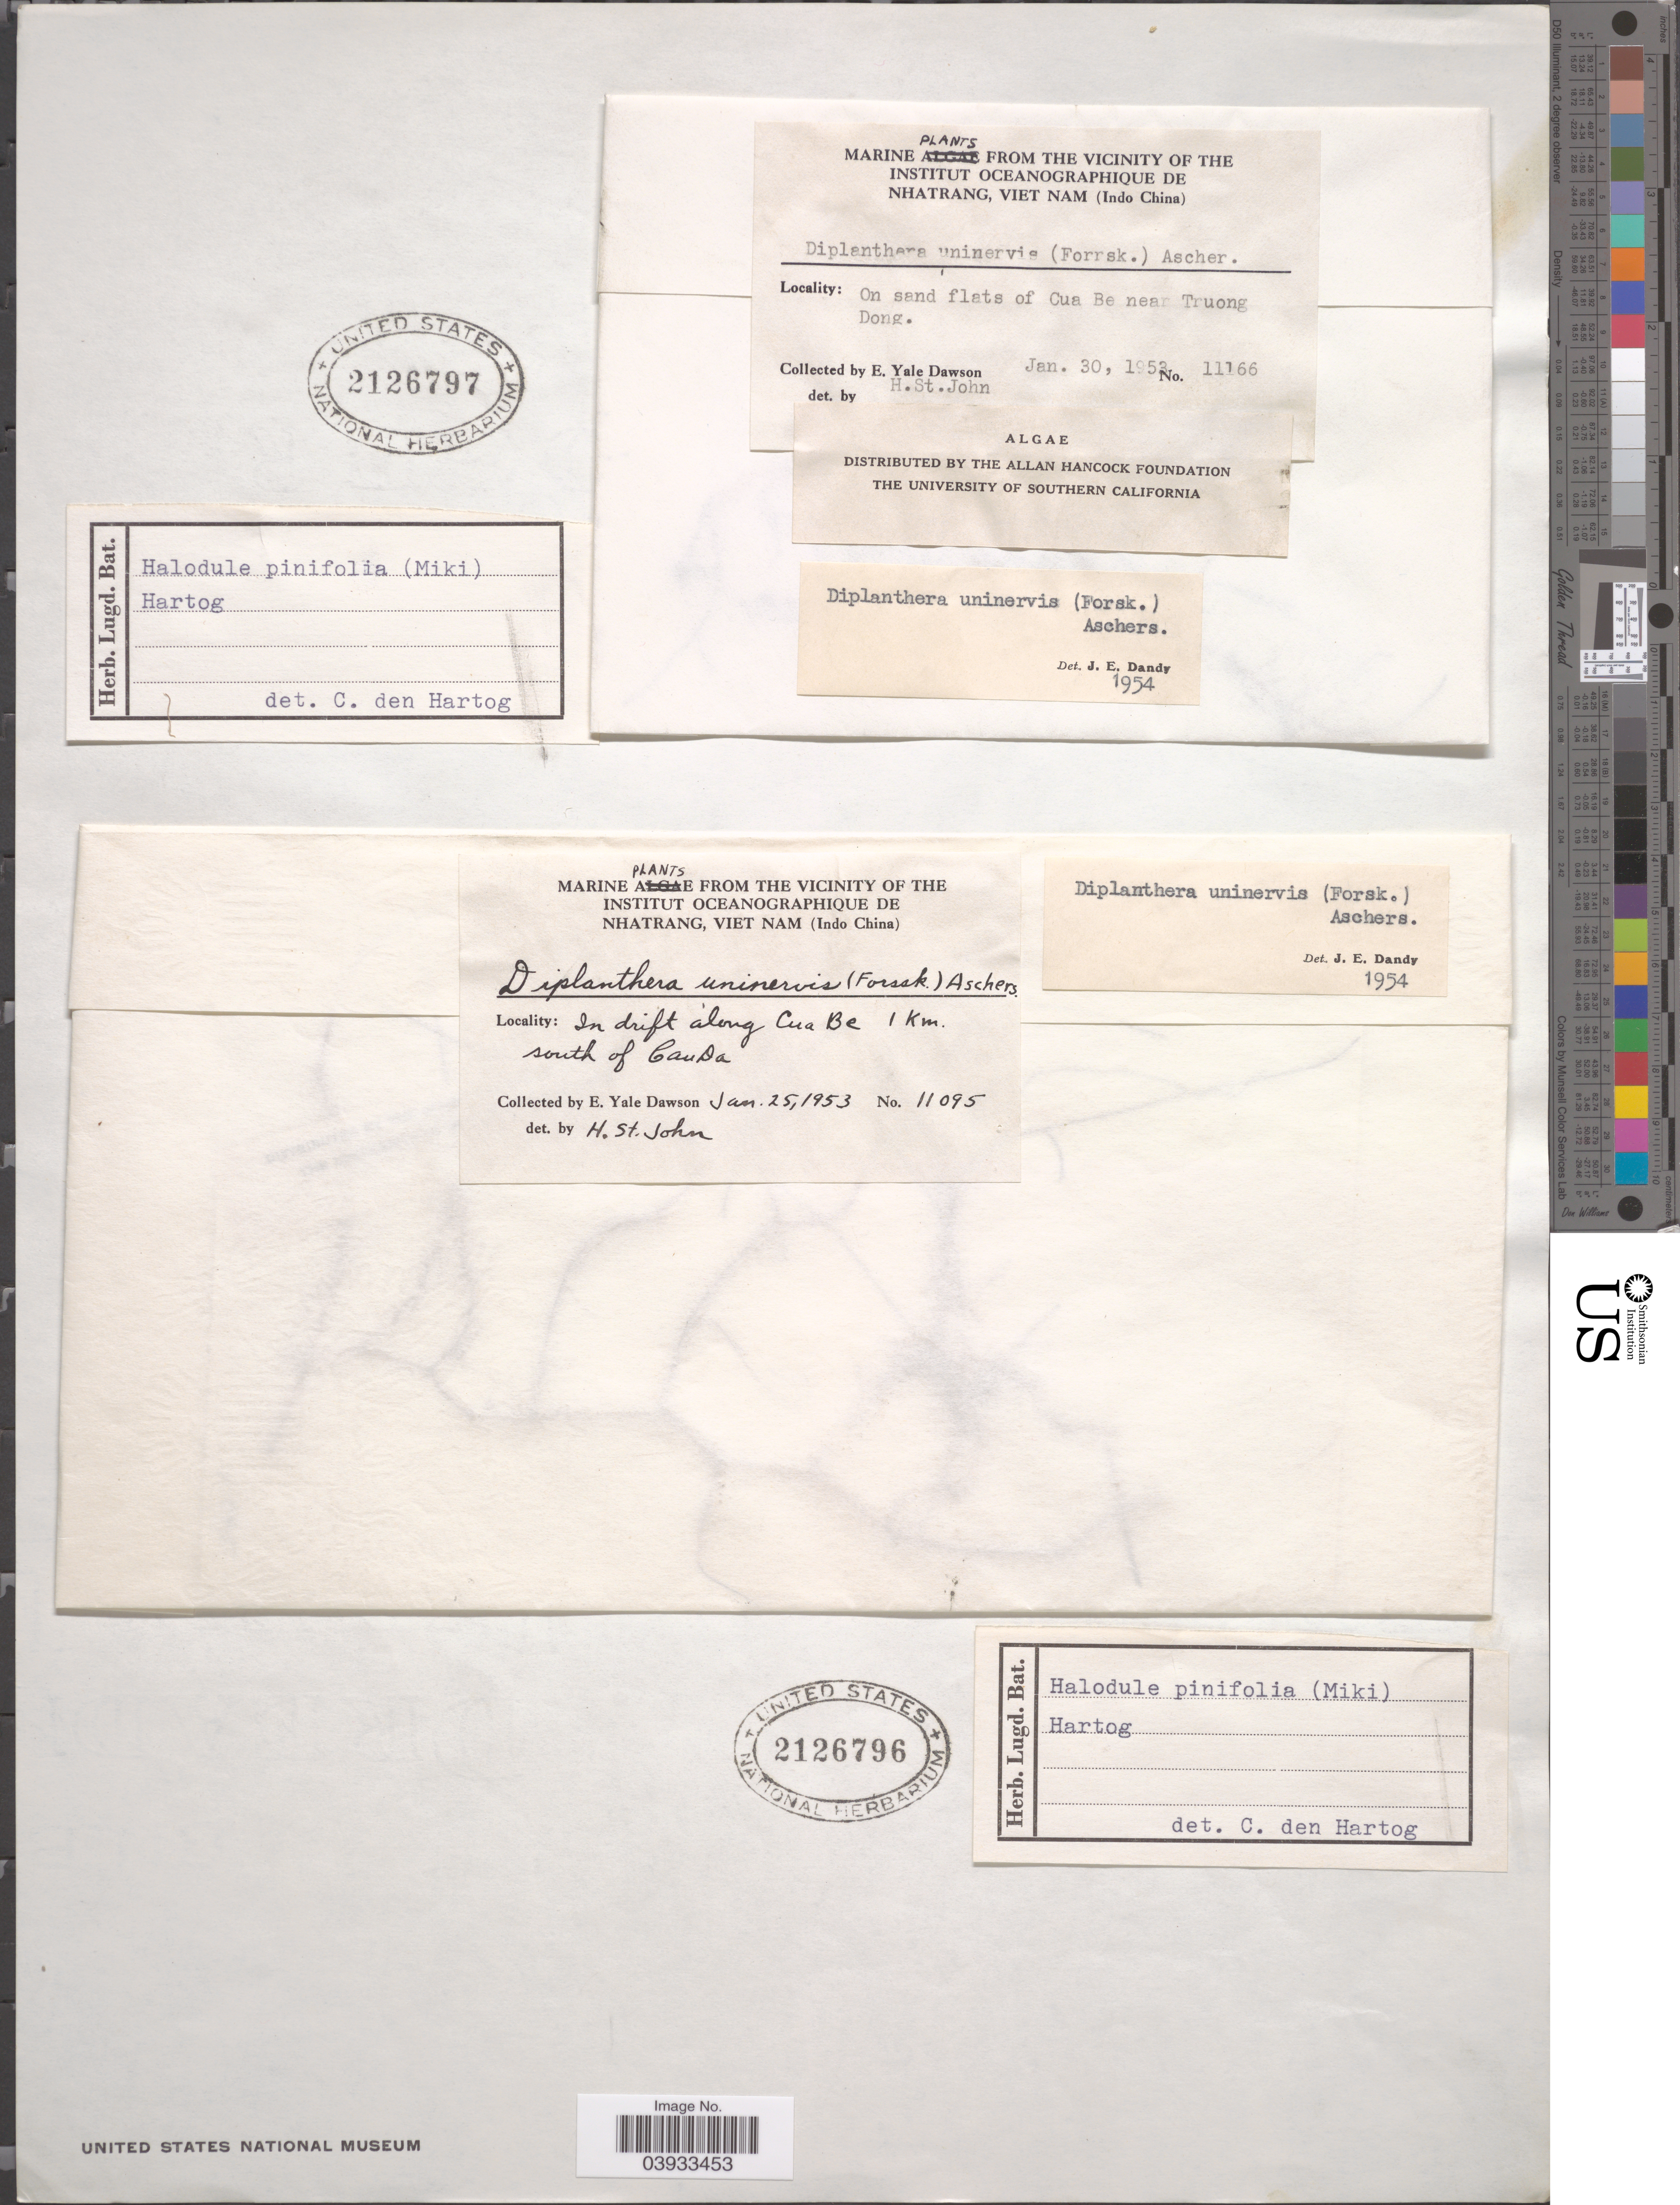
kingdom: Plantae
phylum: Tracheophyta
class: Liliopsida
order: Alismatales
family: Cymodoceaceae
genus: Halodule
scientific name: Halodule pinifolia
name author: (Miki) Hartog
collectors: N. Yensen & H. St. John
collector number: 11166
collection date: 1953-01-30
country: Vietnam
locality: On sand flats of Cua Be near Truong Dong.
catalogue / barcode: US 2126797